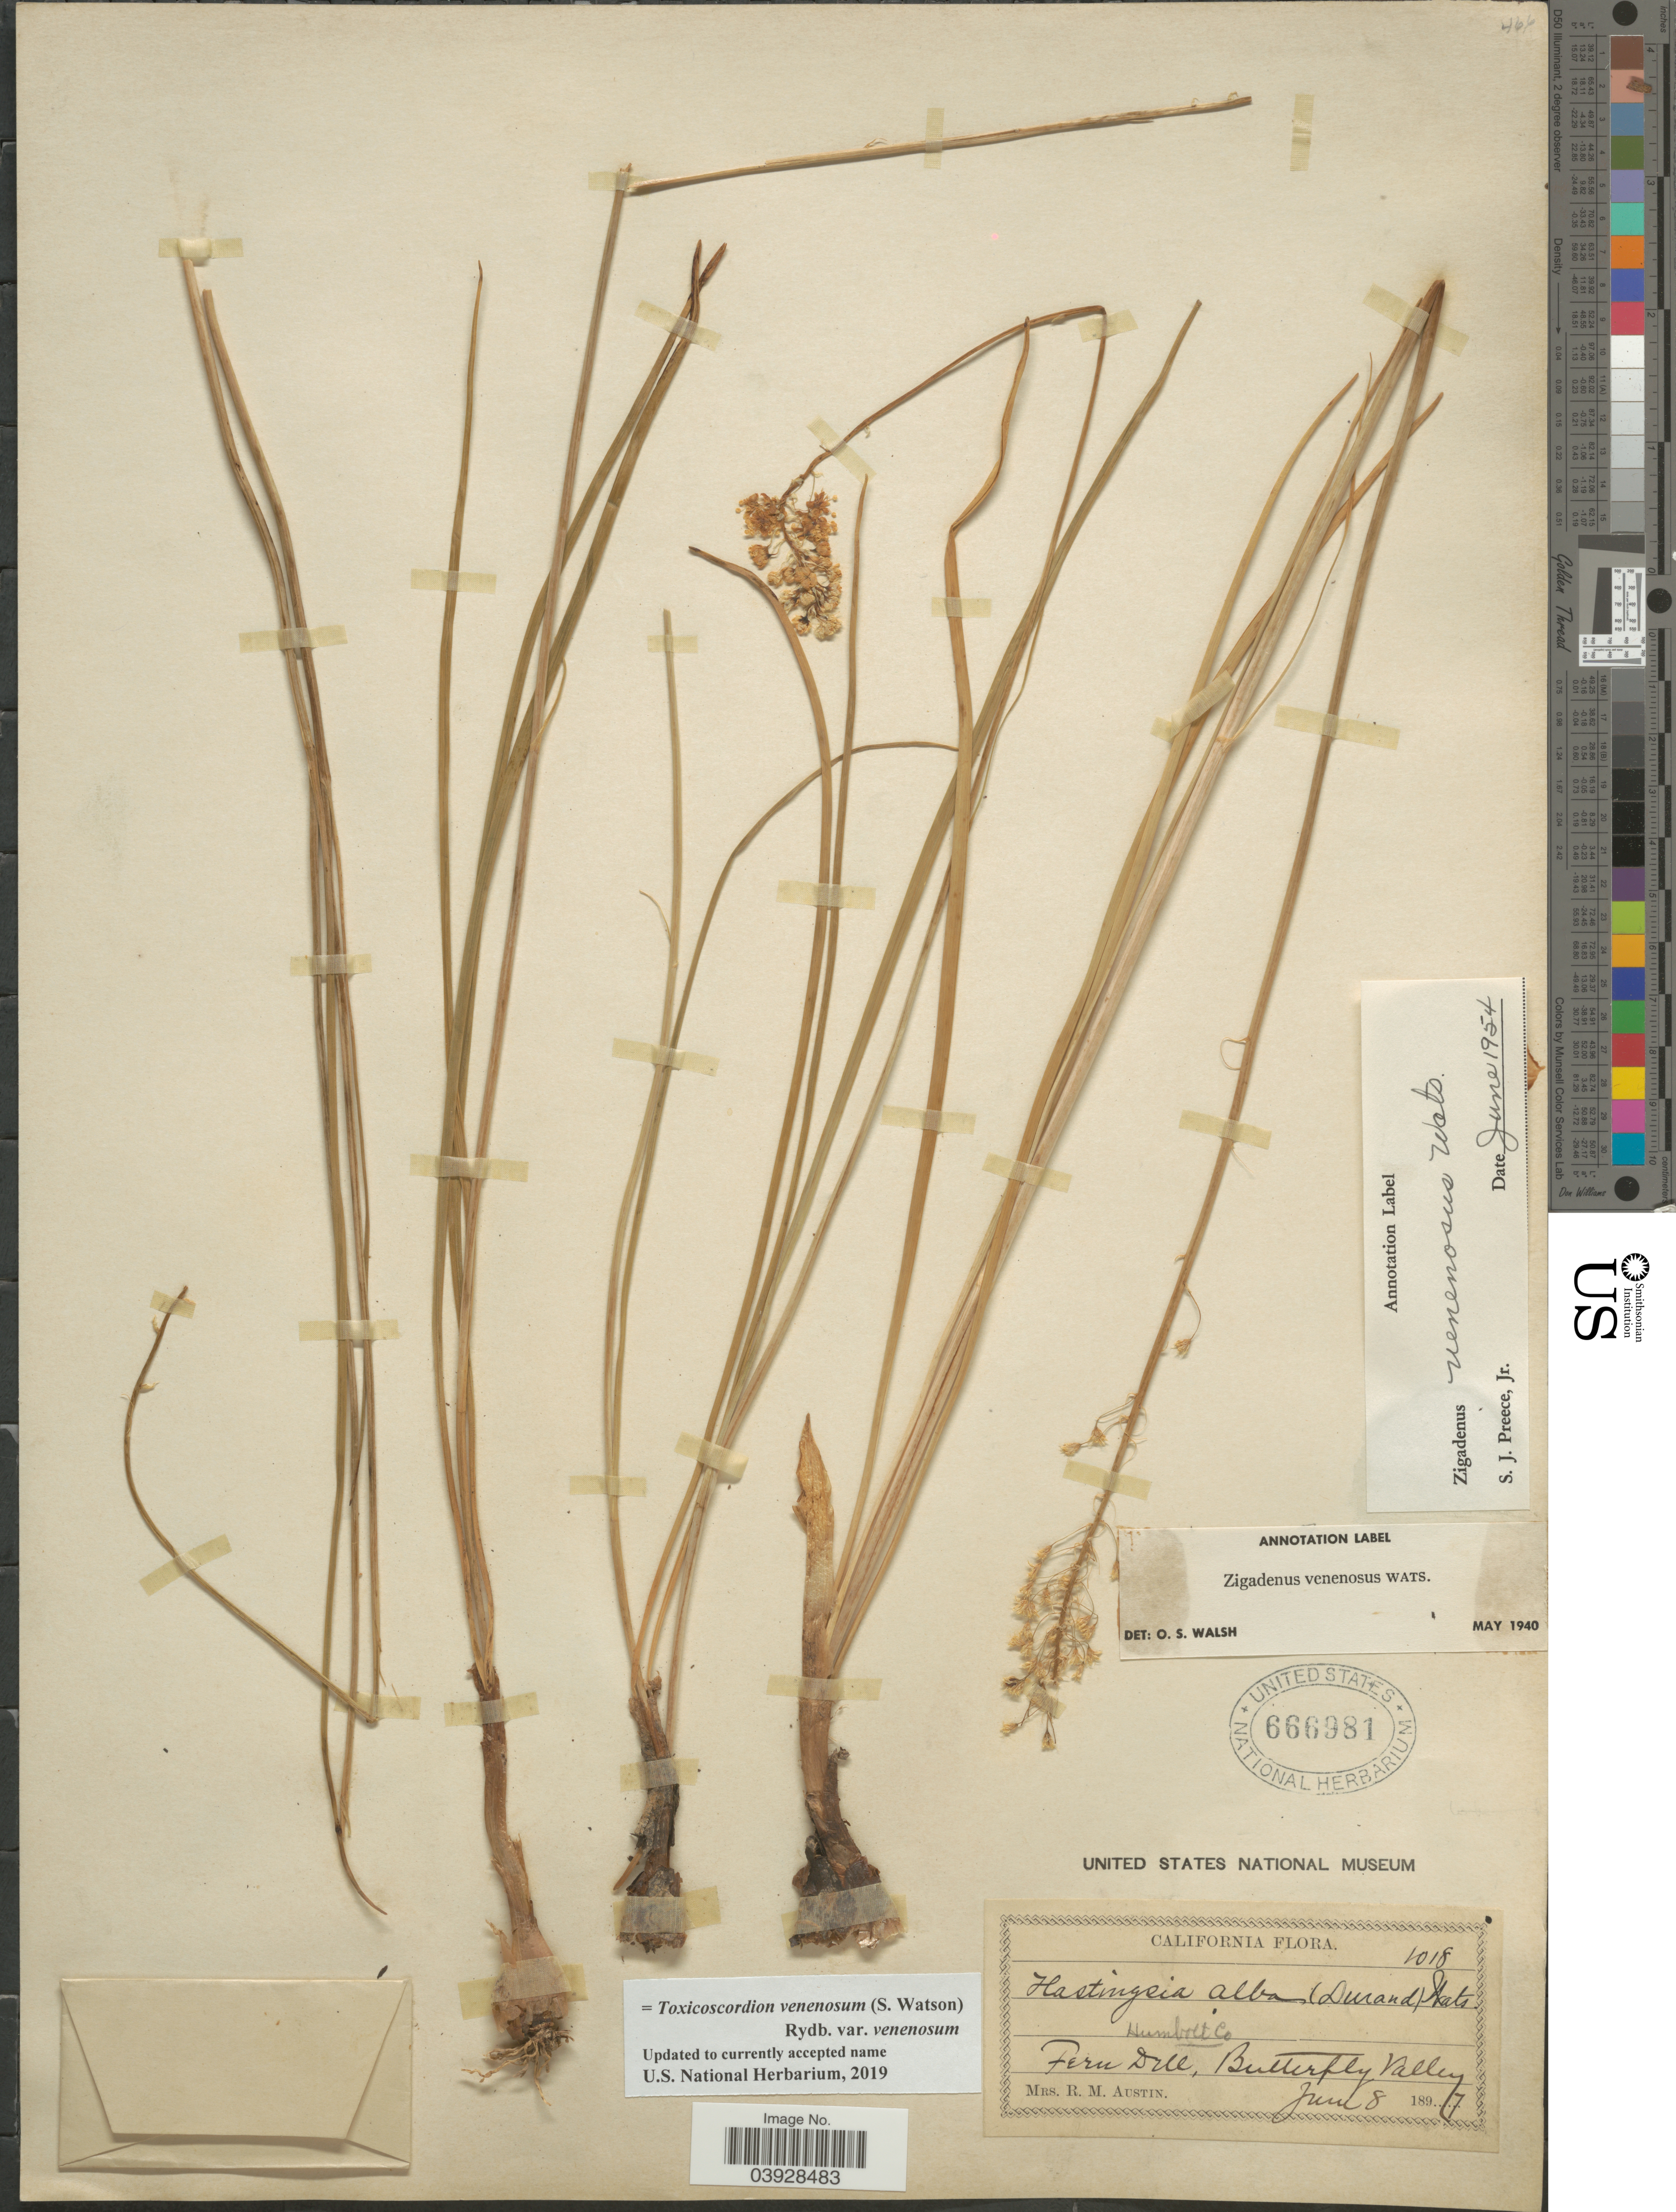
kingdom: Plantae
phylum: Tracheophyta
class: Liliopsida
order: Liliales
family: Melanthiaceae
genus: Toxicoscordion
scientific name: Toxicoscordion venenosum var. gramineum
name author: (Rydb.) Brasher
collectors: R. Austin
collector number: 1018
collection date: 1897-06-08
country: United States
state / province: California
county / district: Humboldt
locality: Humboldt Co. Fern Dell, Butterfly Valley.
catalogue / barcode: US 666981